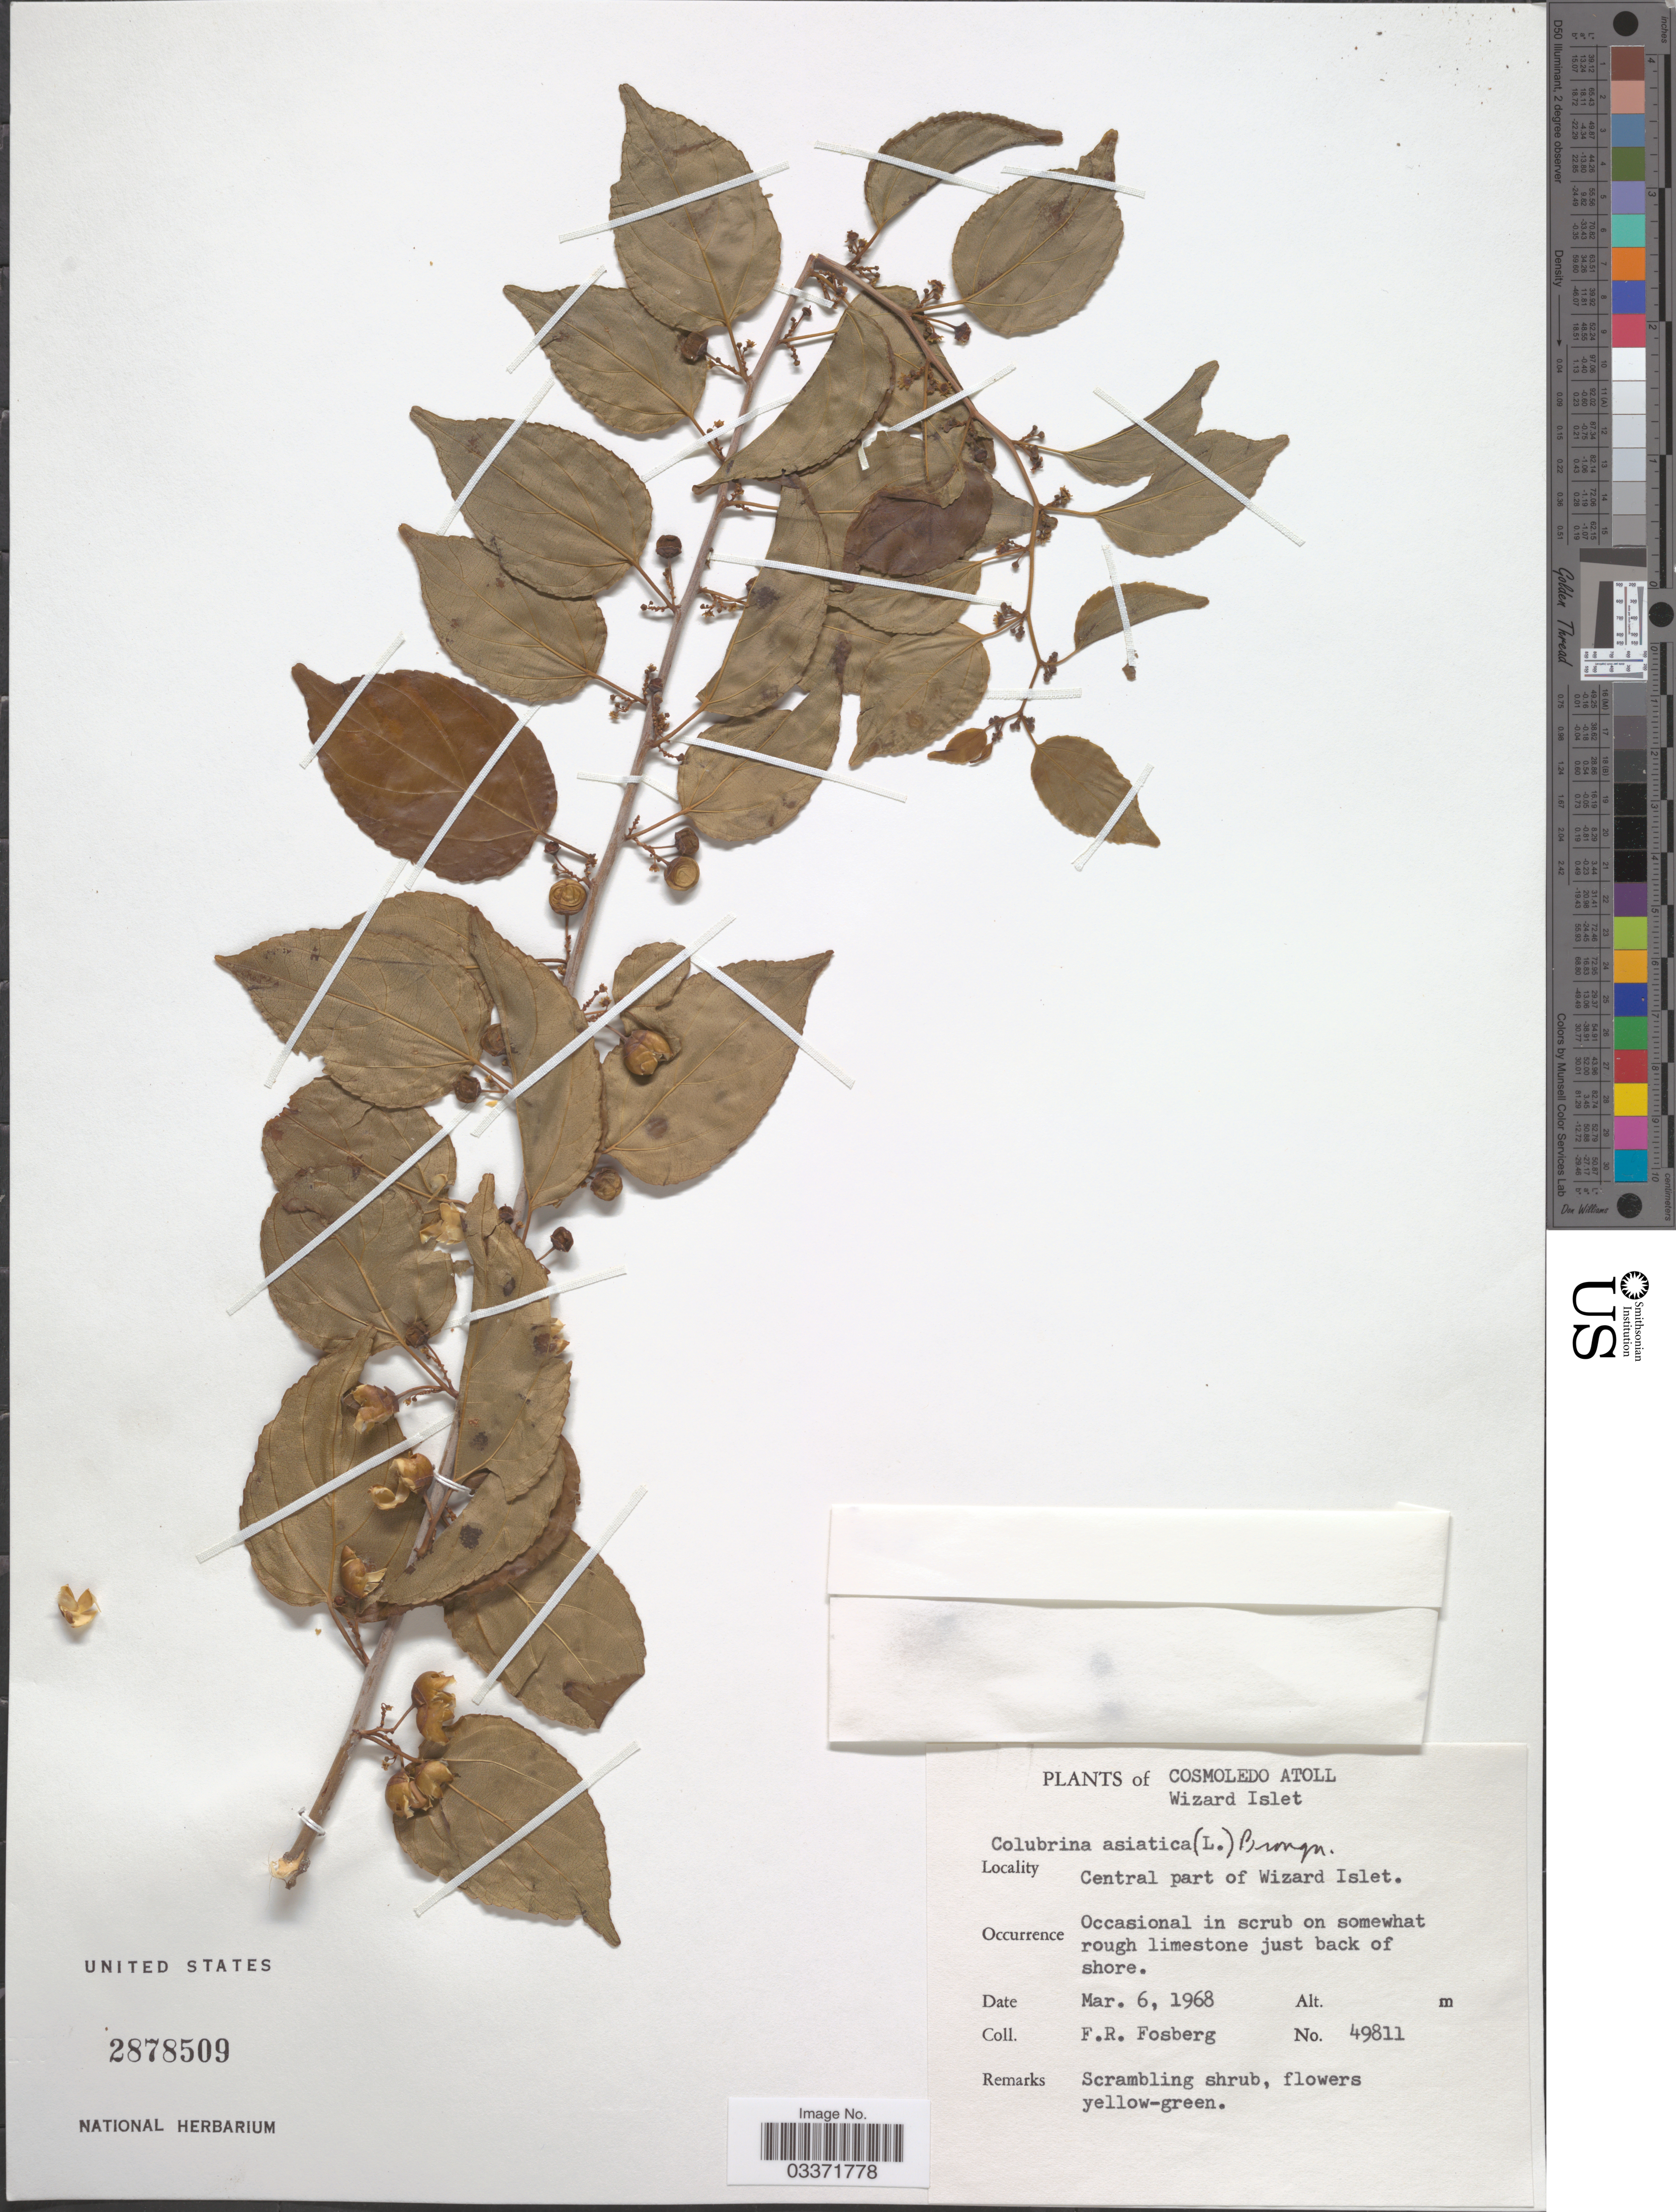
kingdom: Plantae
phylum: Tracheophyta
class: Magnoliopsida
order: Rosales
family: Rhamnaceae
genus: Colubrina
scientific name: Colubrina asiatica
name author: (L.) Brongn.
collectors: F. R. Fosberg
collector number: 49811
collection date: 1968-03-06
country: Seychelles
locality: Cosmoledo Atoll, Wizard Islet, Central part of Wizard Islet.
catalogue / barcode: US 2878509